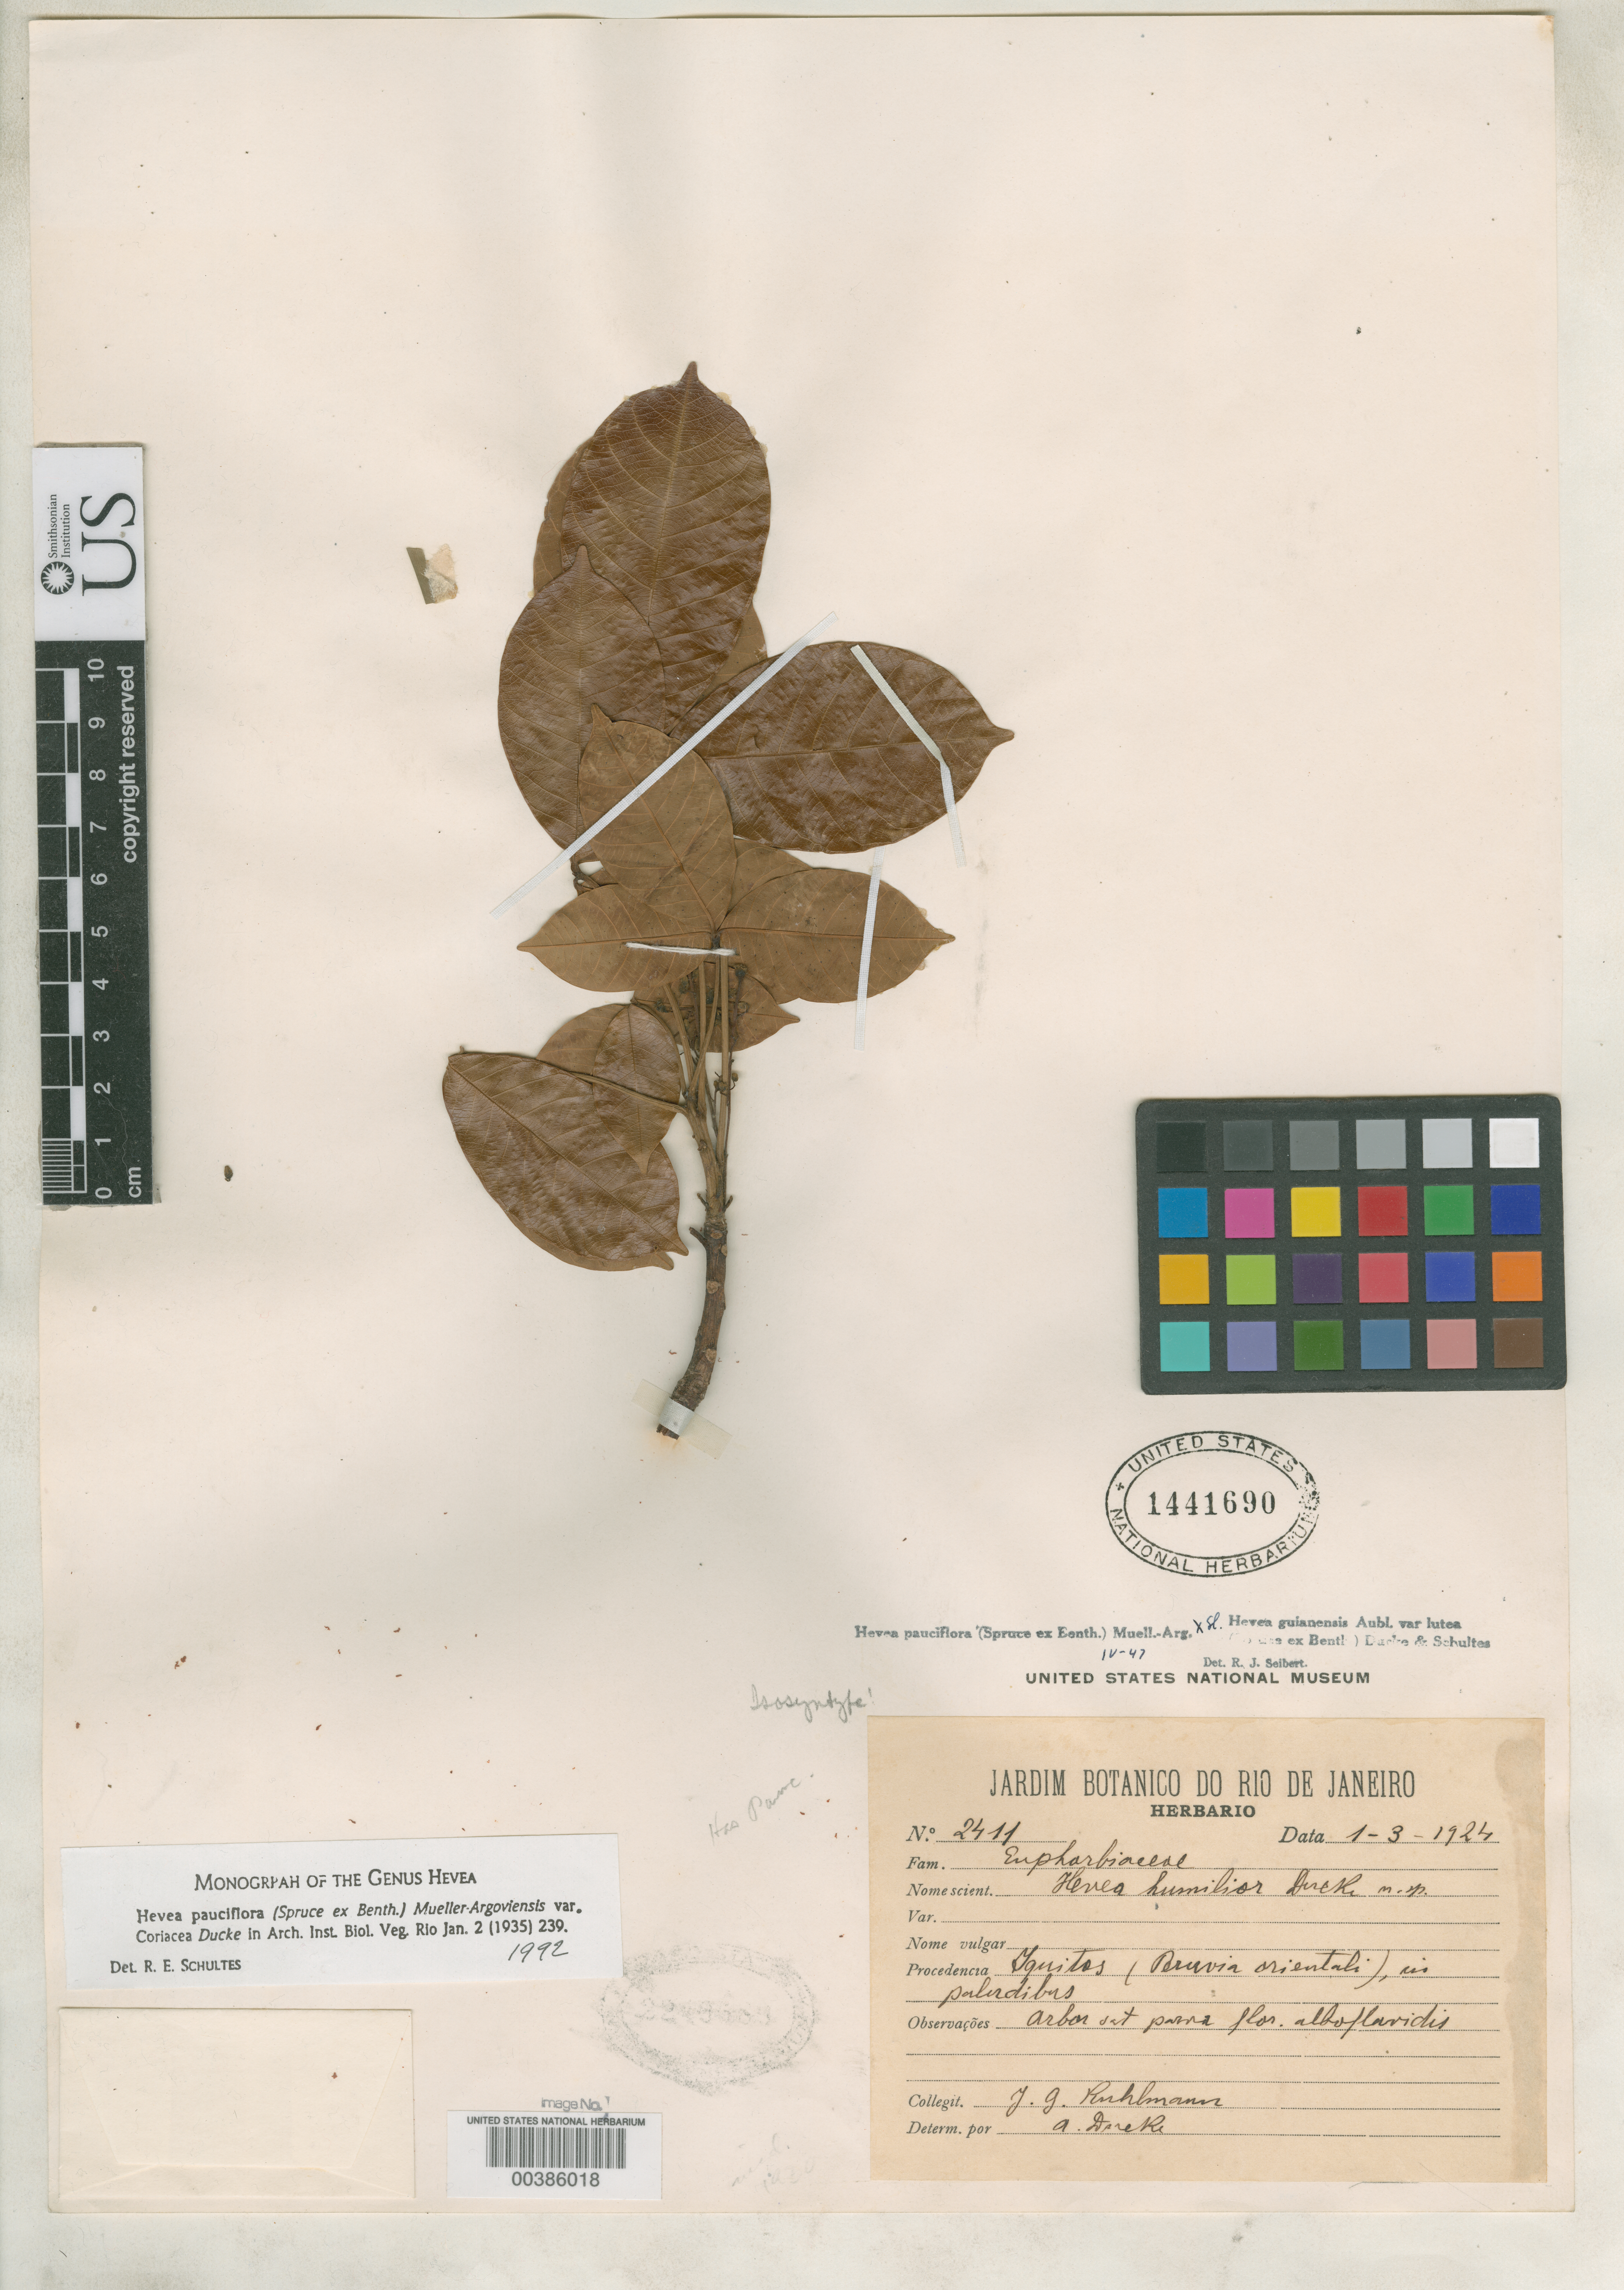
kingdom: Plantae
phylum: Tracheophyta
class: Magnoliopsida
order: Malpighiales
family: Euphorbiaceae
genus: Hevea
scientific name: Hevea humilior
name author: Ducke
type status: Isosyntype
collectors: J. G. Kuhlmann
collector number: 2411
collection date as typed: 01 Mar 1924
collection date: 1924-03-01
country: Peru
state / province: Loreto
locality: Iquitos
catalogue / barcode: US 1441690